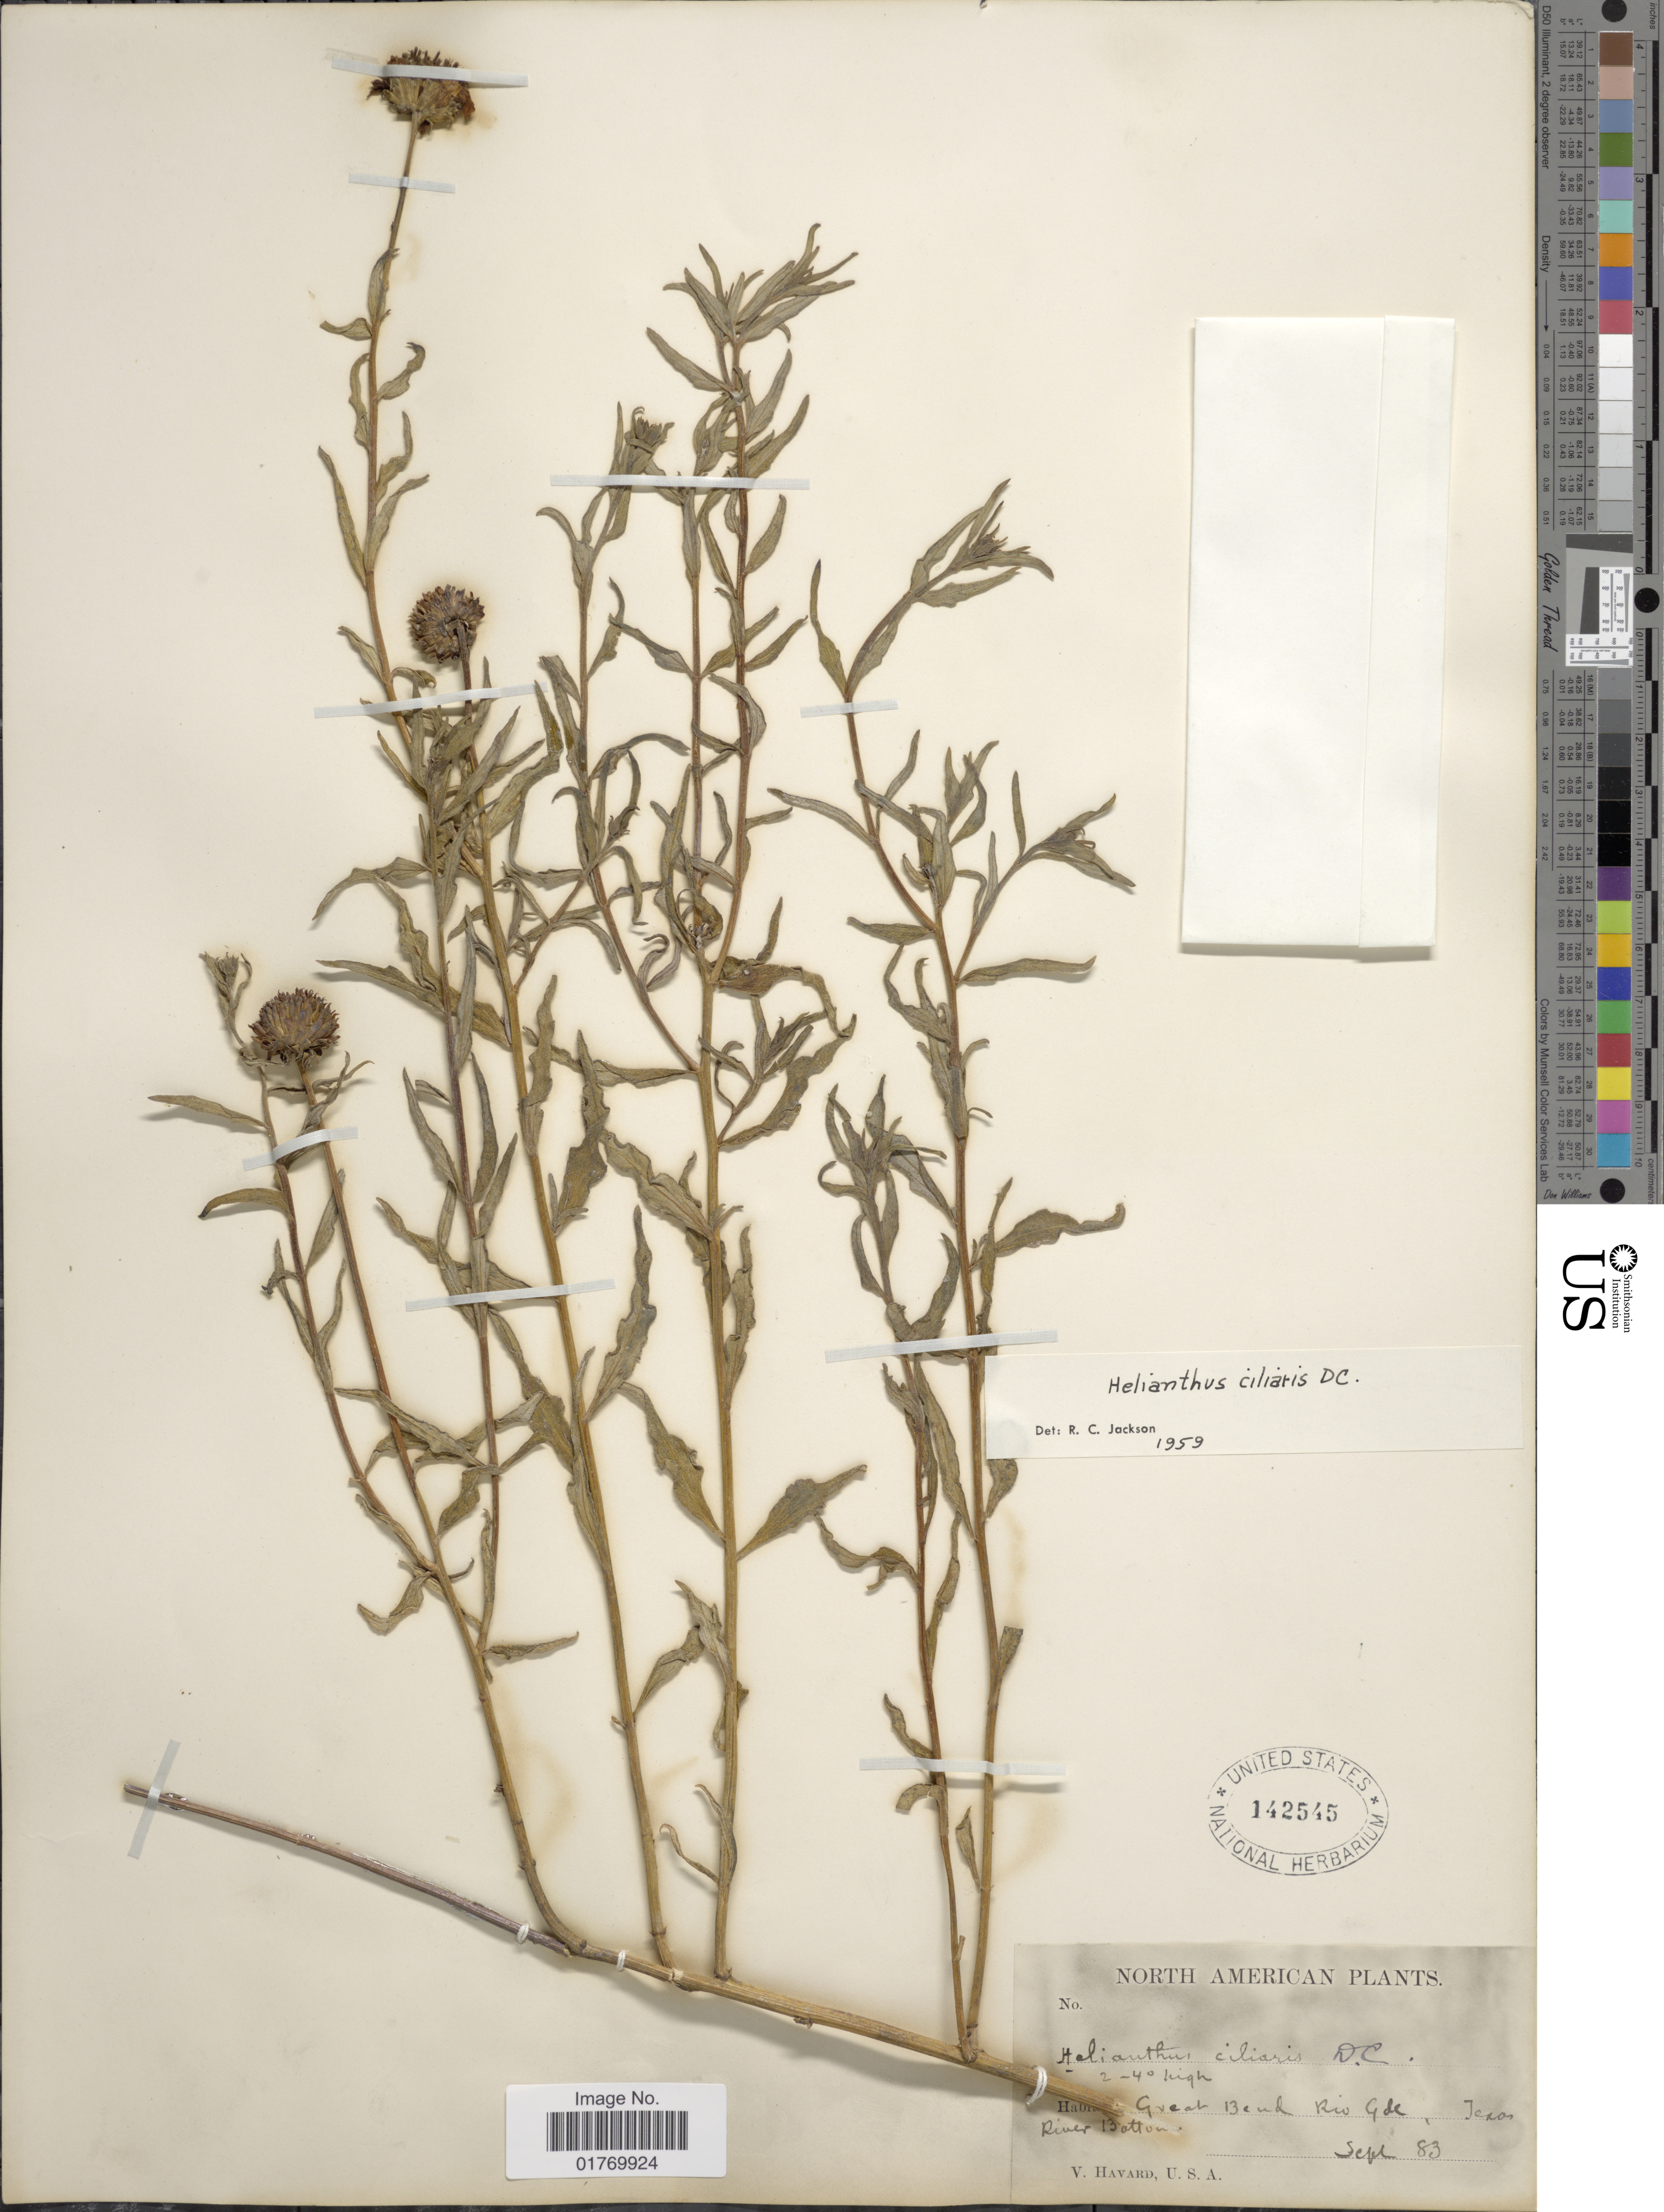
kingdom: Plantae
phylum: Tracheophyta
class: Magnoliopsida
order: Asterales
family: Asteraceae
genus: Helianthus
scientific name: Helianthus ciliaris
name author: DC.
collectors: V. Havard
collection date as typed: Transcribed d/m/y: /9/83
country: United States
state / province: Texas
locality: Great Bend, Rio Gde., River bottom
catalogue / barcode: US 142545